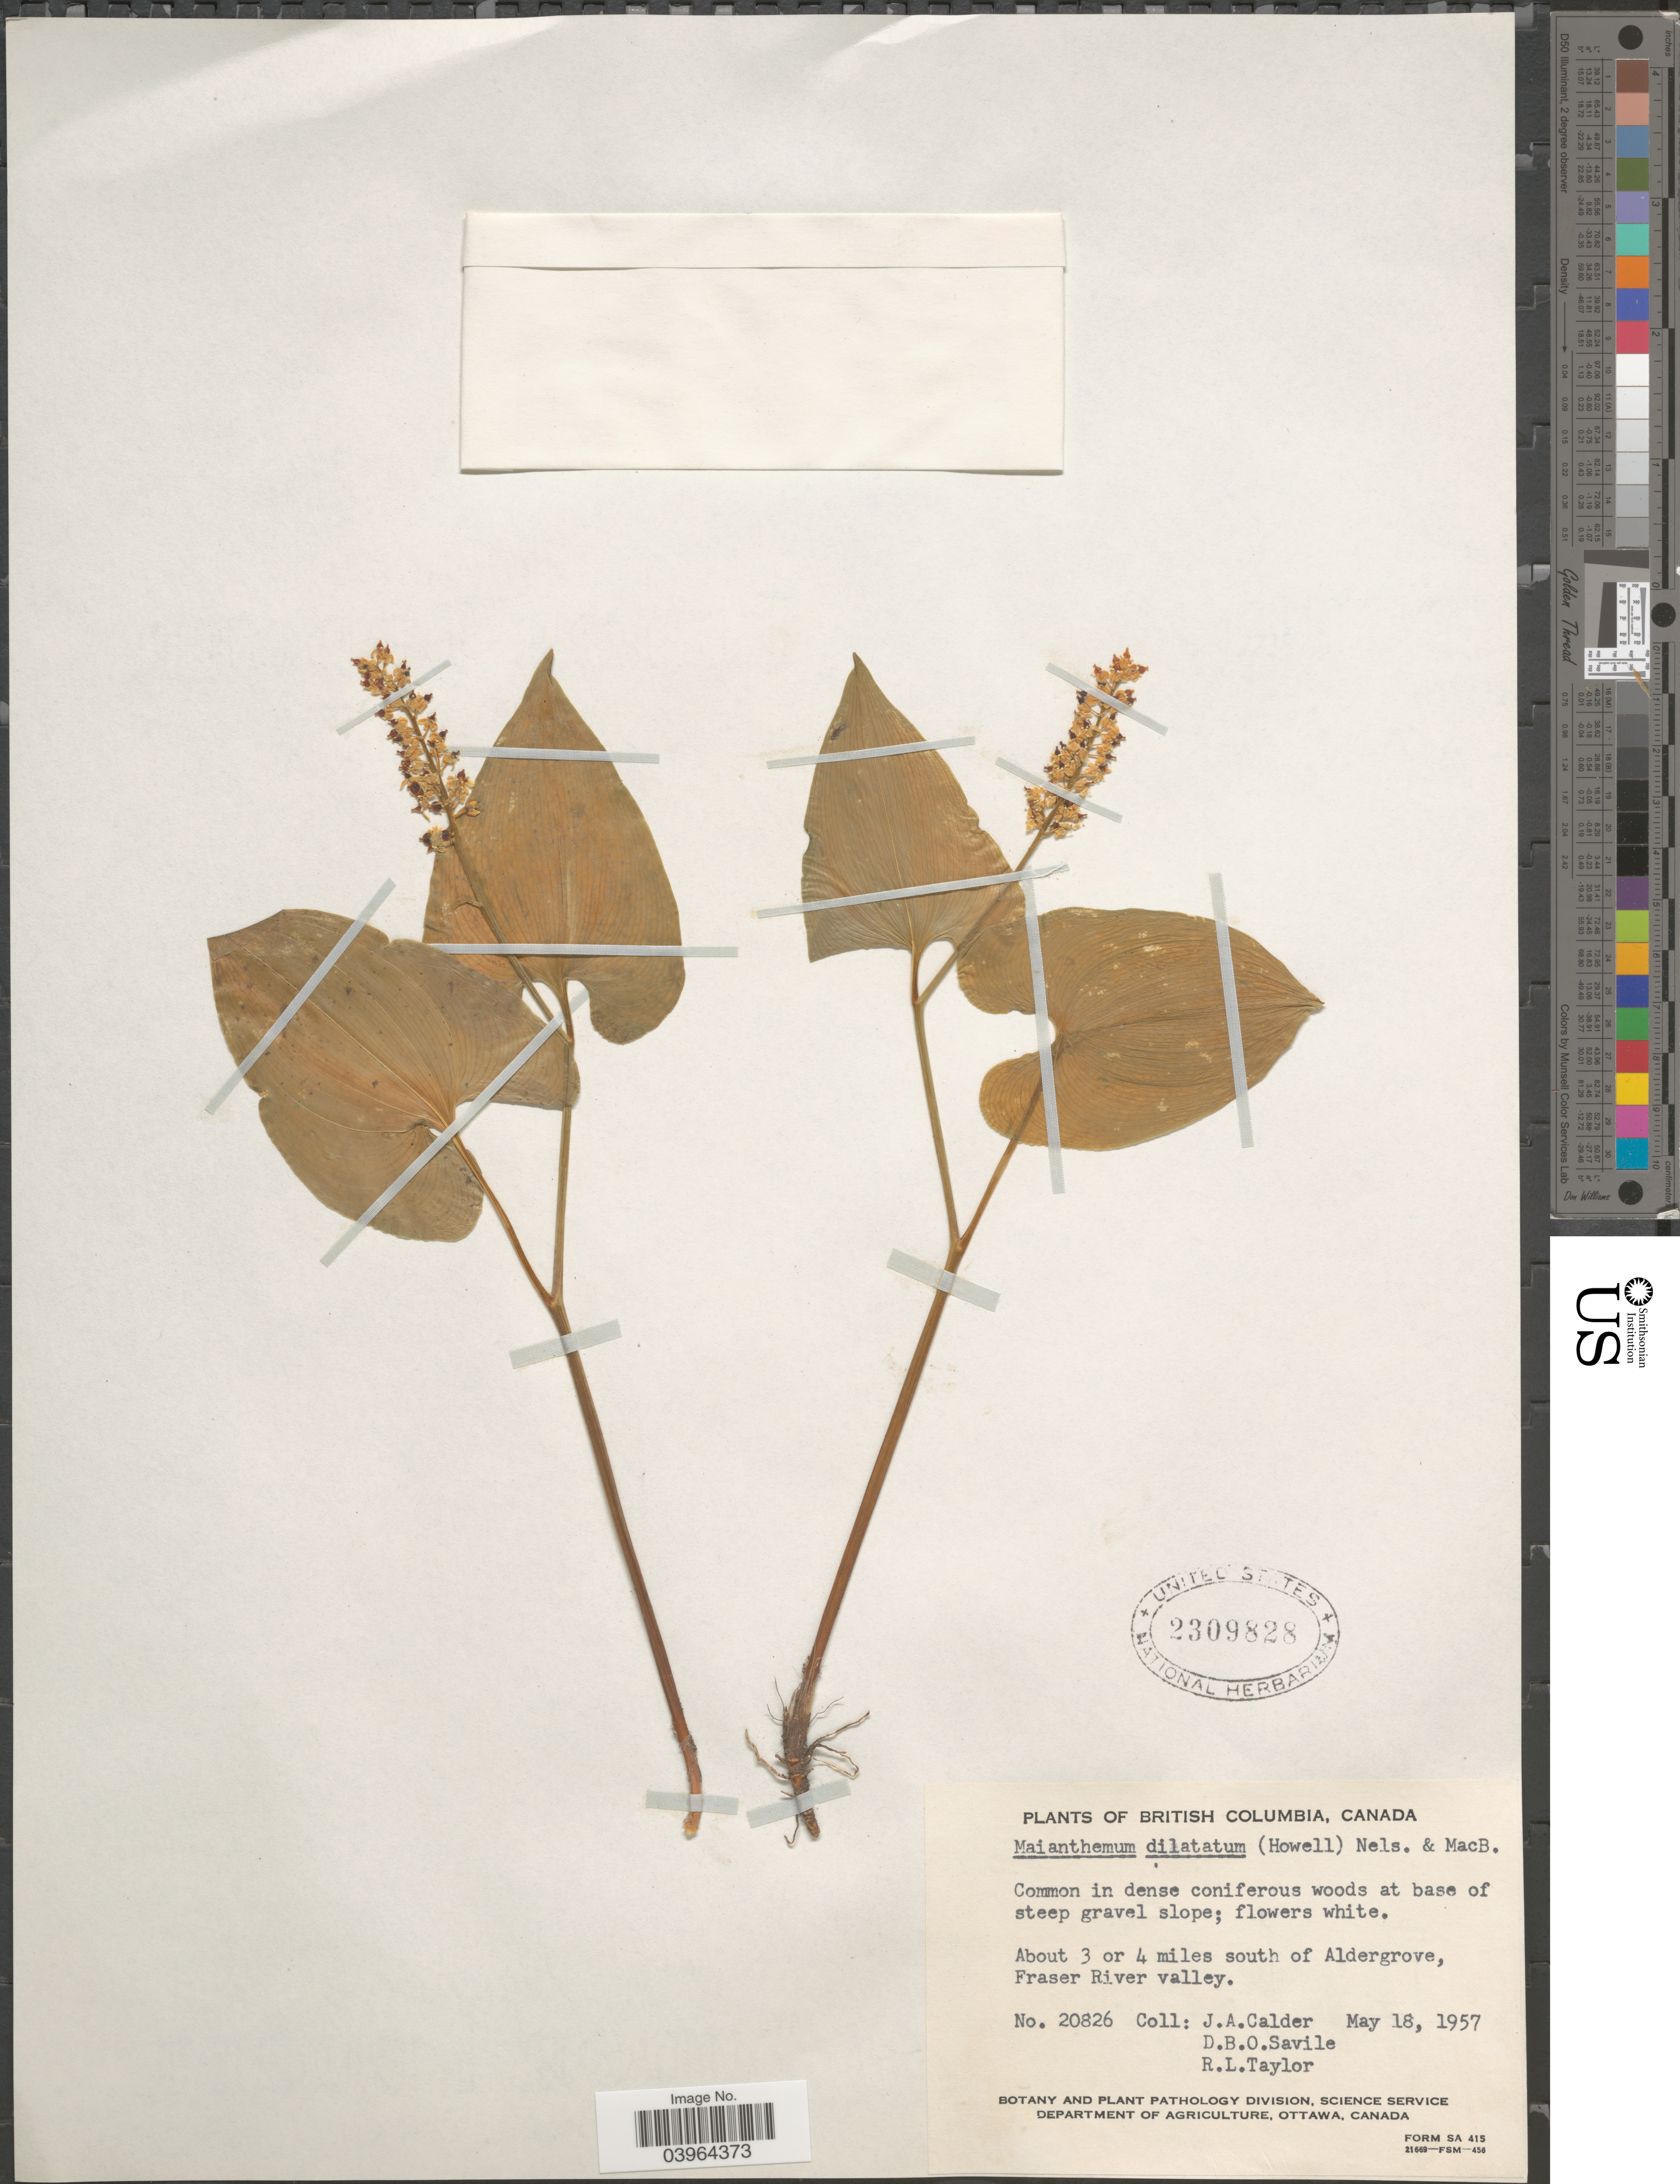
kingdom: Plantae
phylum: Tracheophyta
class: Liliopsida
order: Asparagales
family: Asparagaceae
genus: Maianthemum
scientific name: Maianthemum canadense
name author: Desf.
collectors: J. A. Calder, D. Savile & R. Taylor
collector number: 20826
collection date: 1957-05-18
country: Canada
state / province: British Columbia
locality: About 3 or 4 miles south of Aldergrove, Fraser River valley.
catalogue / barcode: US 2309828